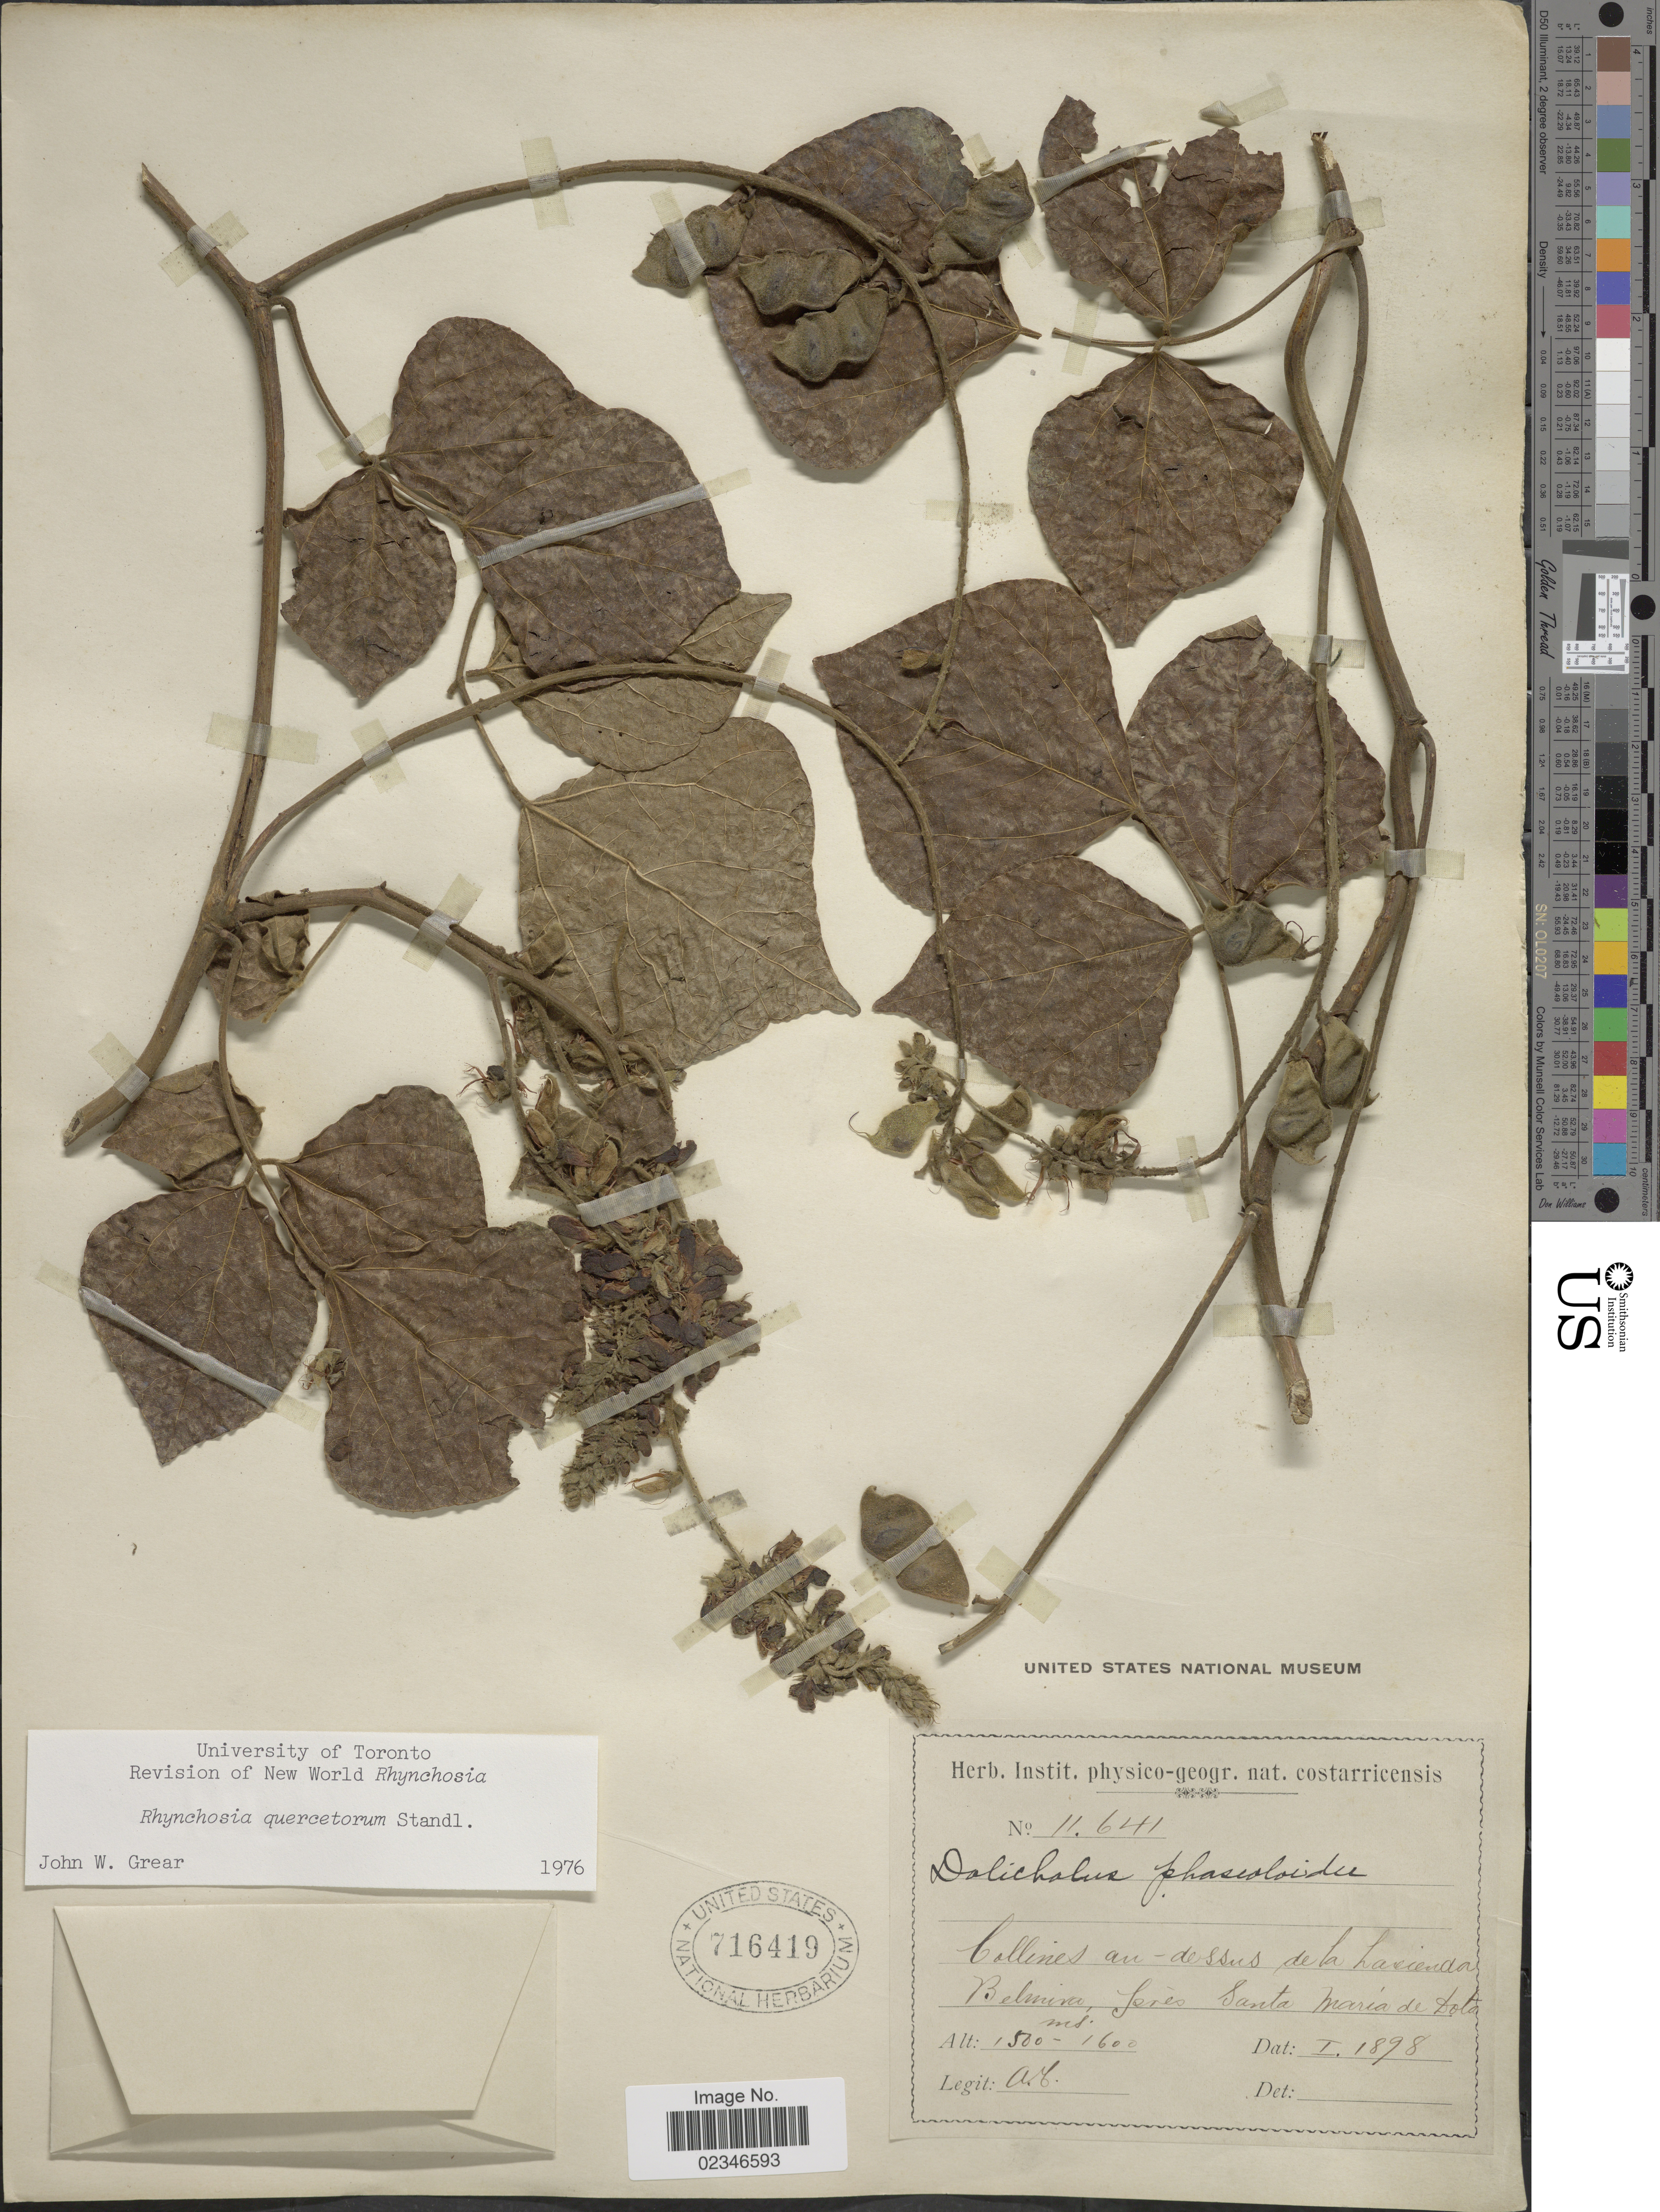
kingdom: Plantae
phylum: Tracheophyta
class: Magnoliopsida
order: Fabales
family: Fabaceae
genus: Rhynchosia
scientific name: Rhynchosia quercetorum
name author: Standl.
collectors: A. T.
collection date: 1898-01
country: Costa Rica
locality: Collines an dessus de la hacienda Belmira, Seres Santa Maria de Dota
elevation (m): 1500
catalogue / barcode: US 716419